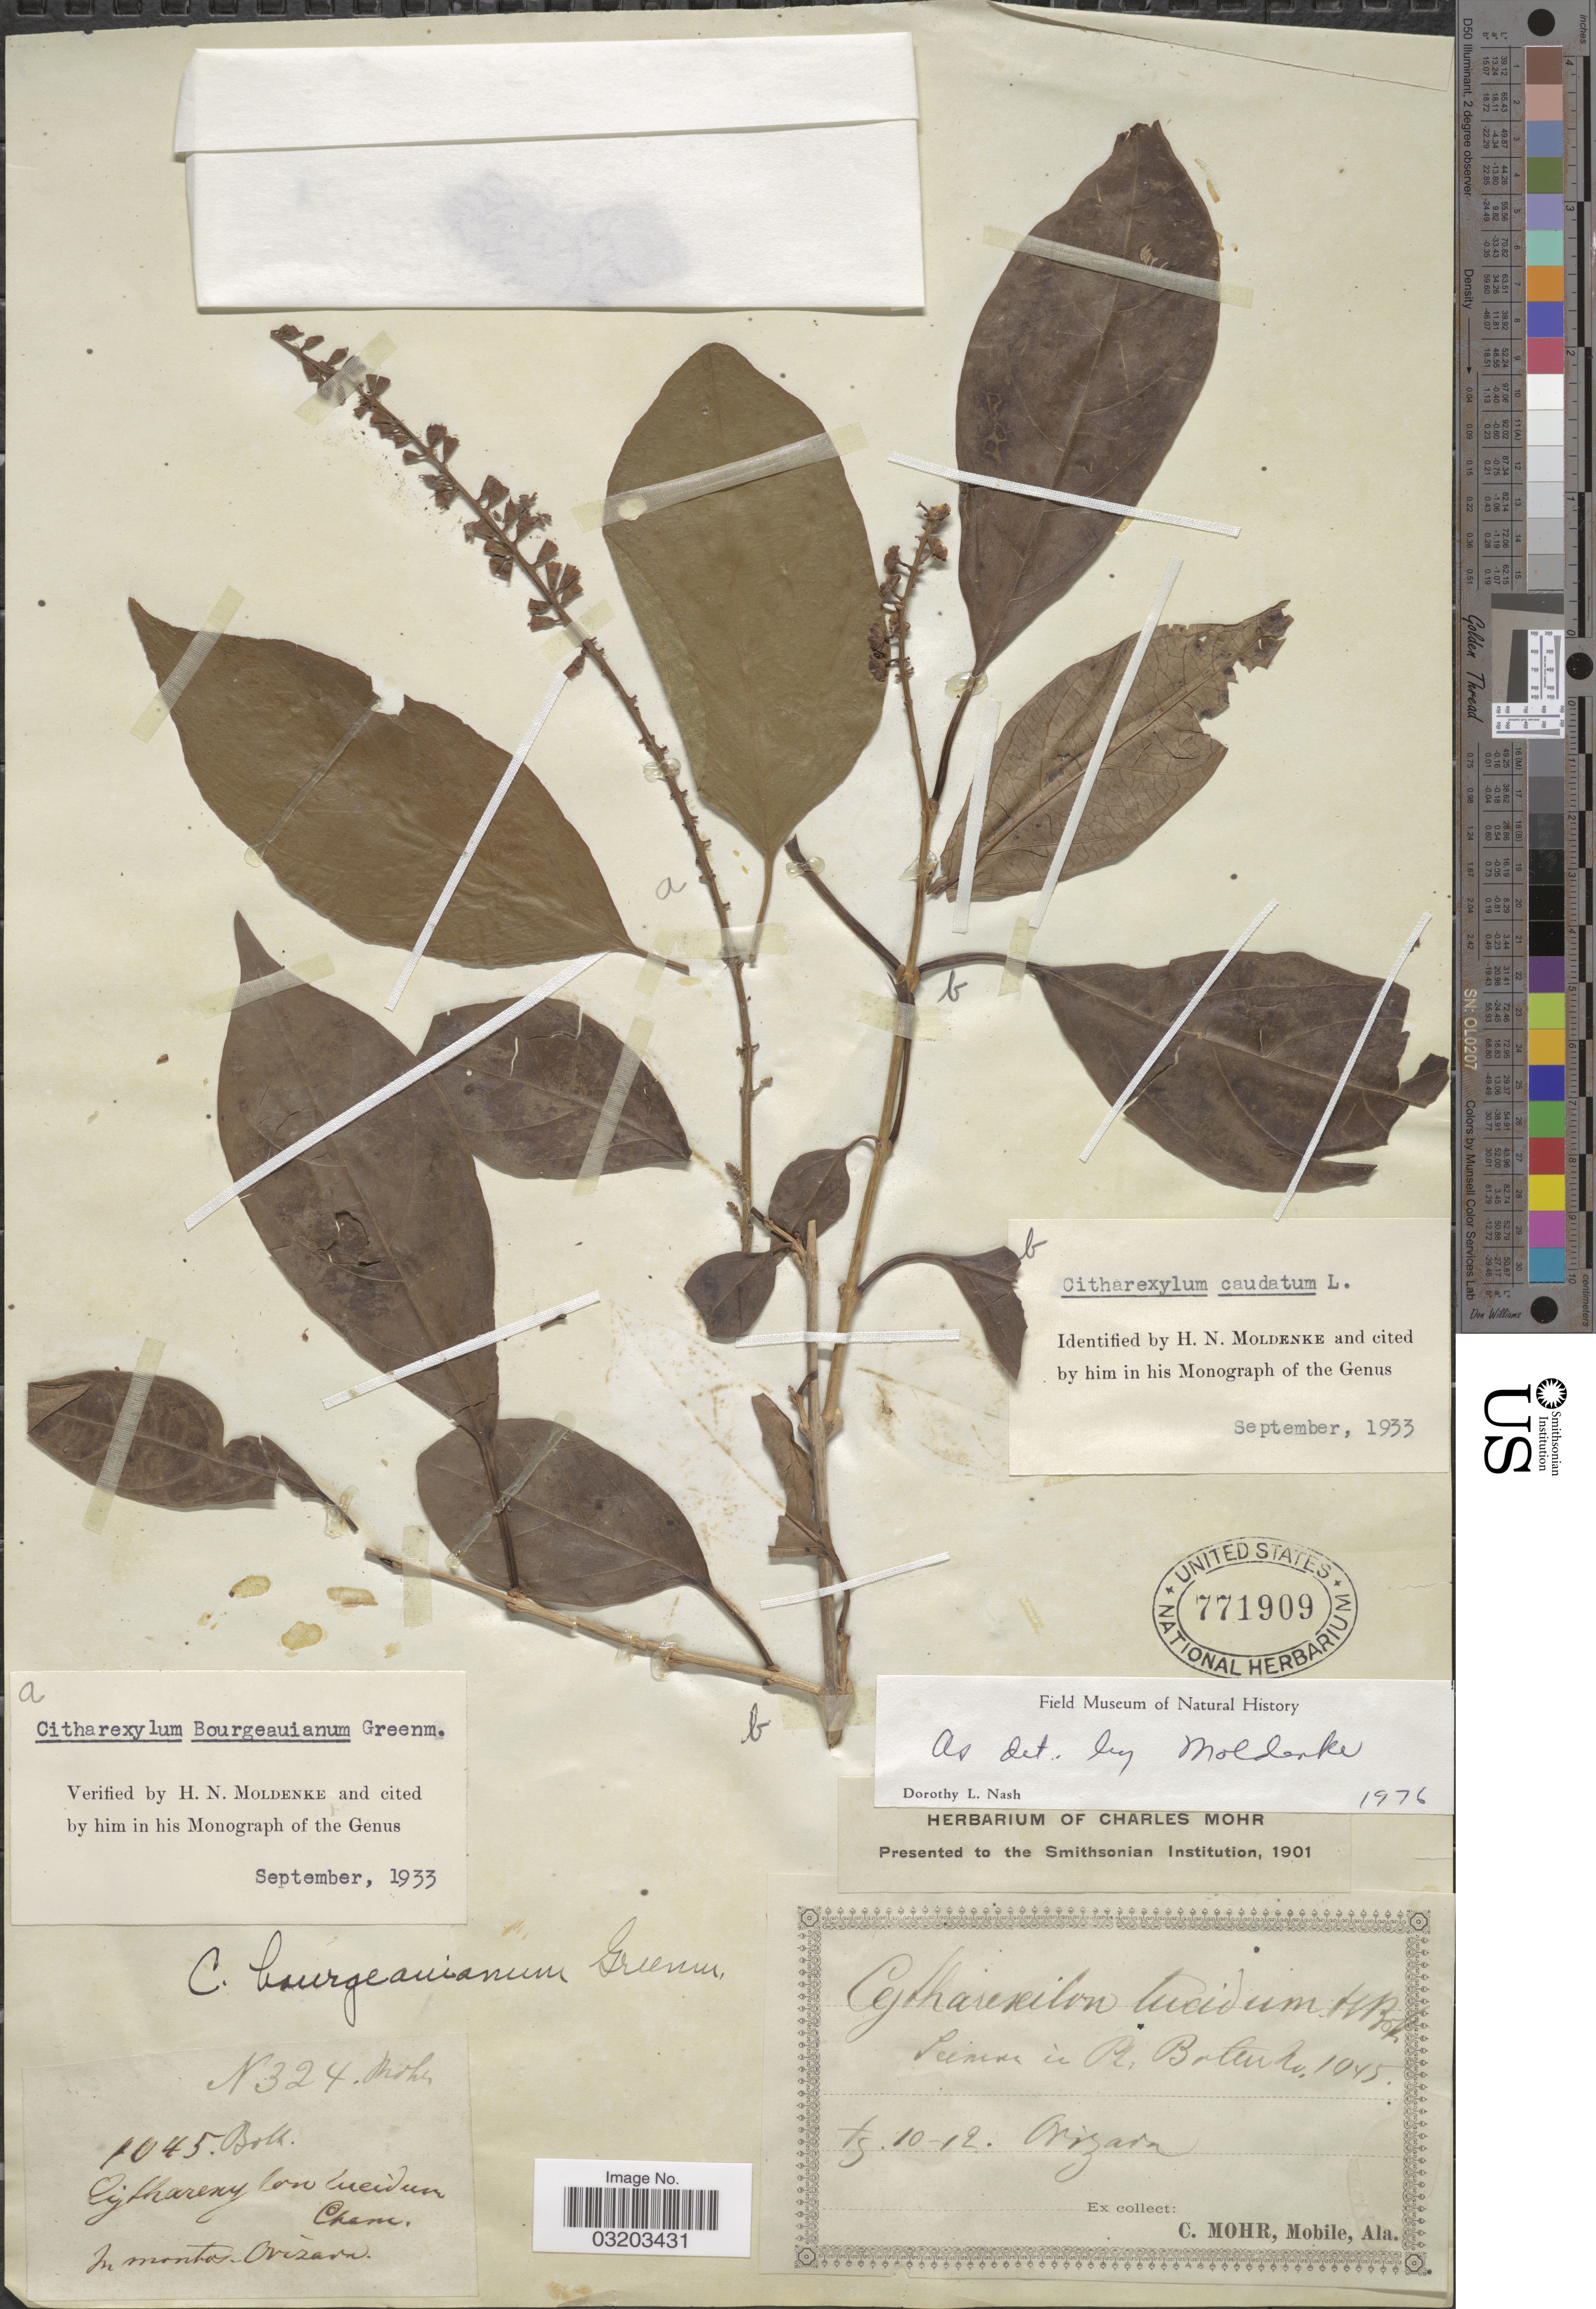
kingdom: Plantae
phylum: Tracheophyta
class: Magnoliopsida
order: Lamiales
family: Verbenaceae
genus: Citharexylum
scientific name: Citharexylum caudatum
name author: L.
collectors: Mohr, C. T. (herbarium)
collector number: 324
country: Mexico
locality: In montos. Orizava.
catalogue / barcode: US 771909